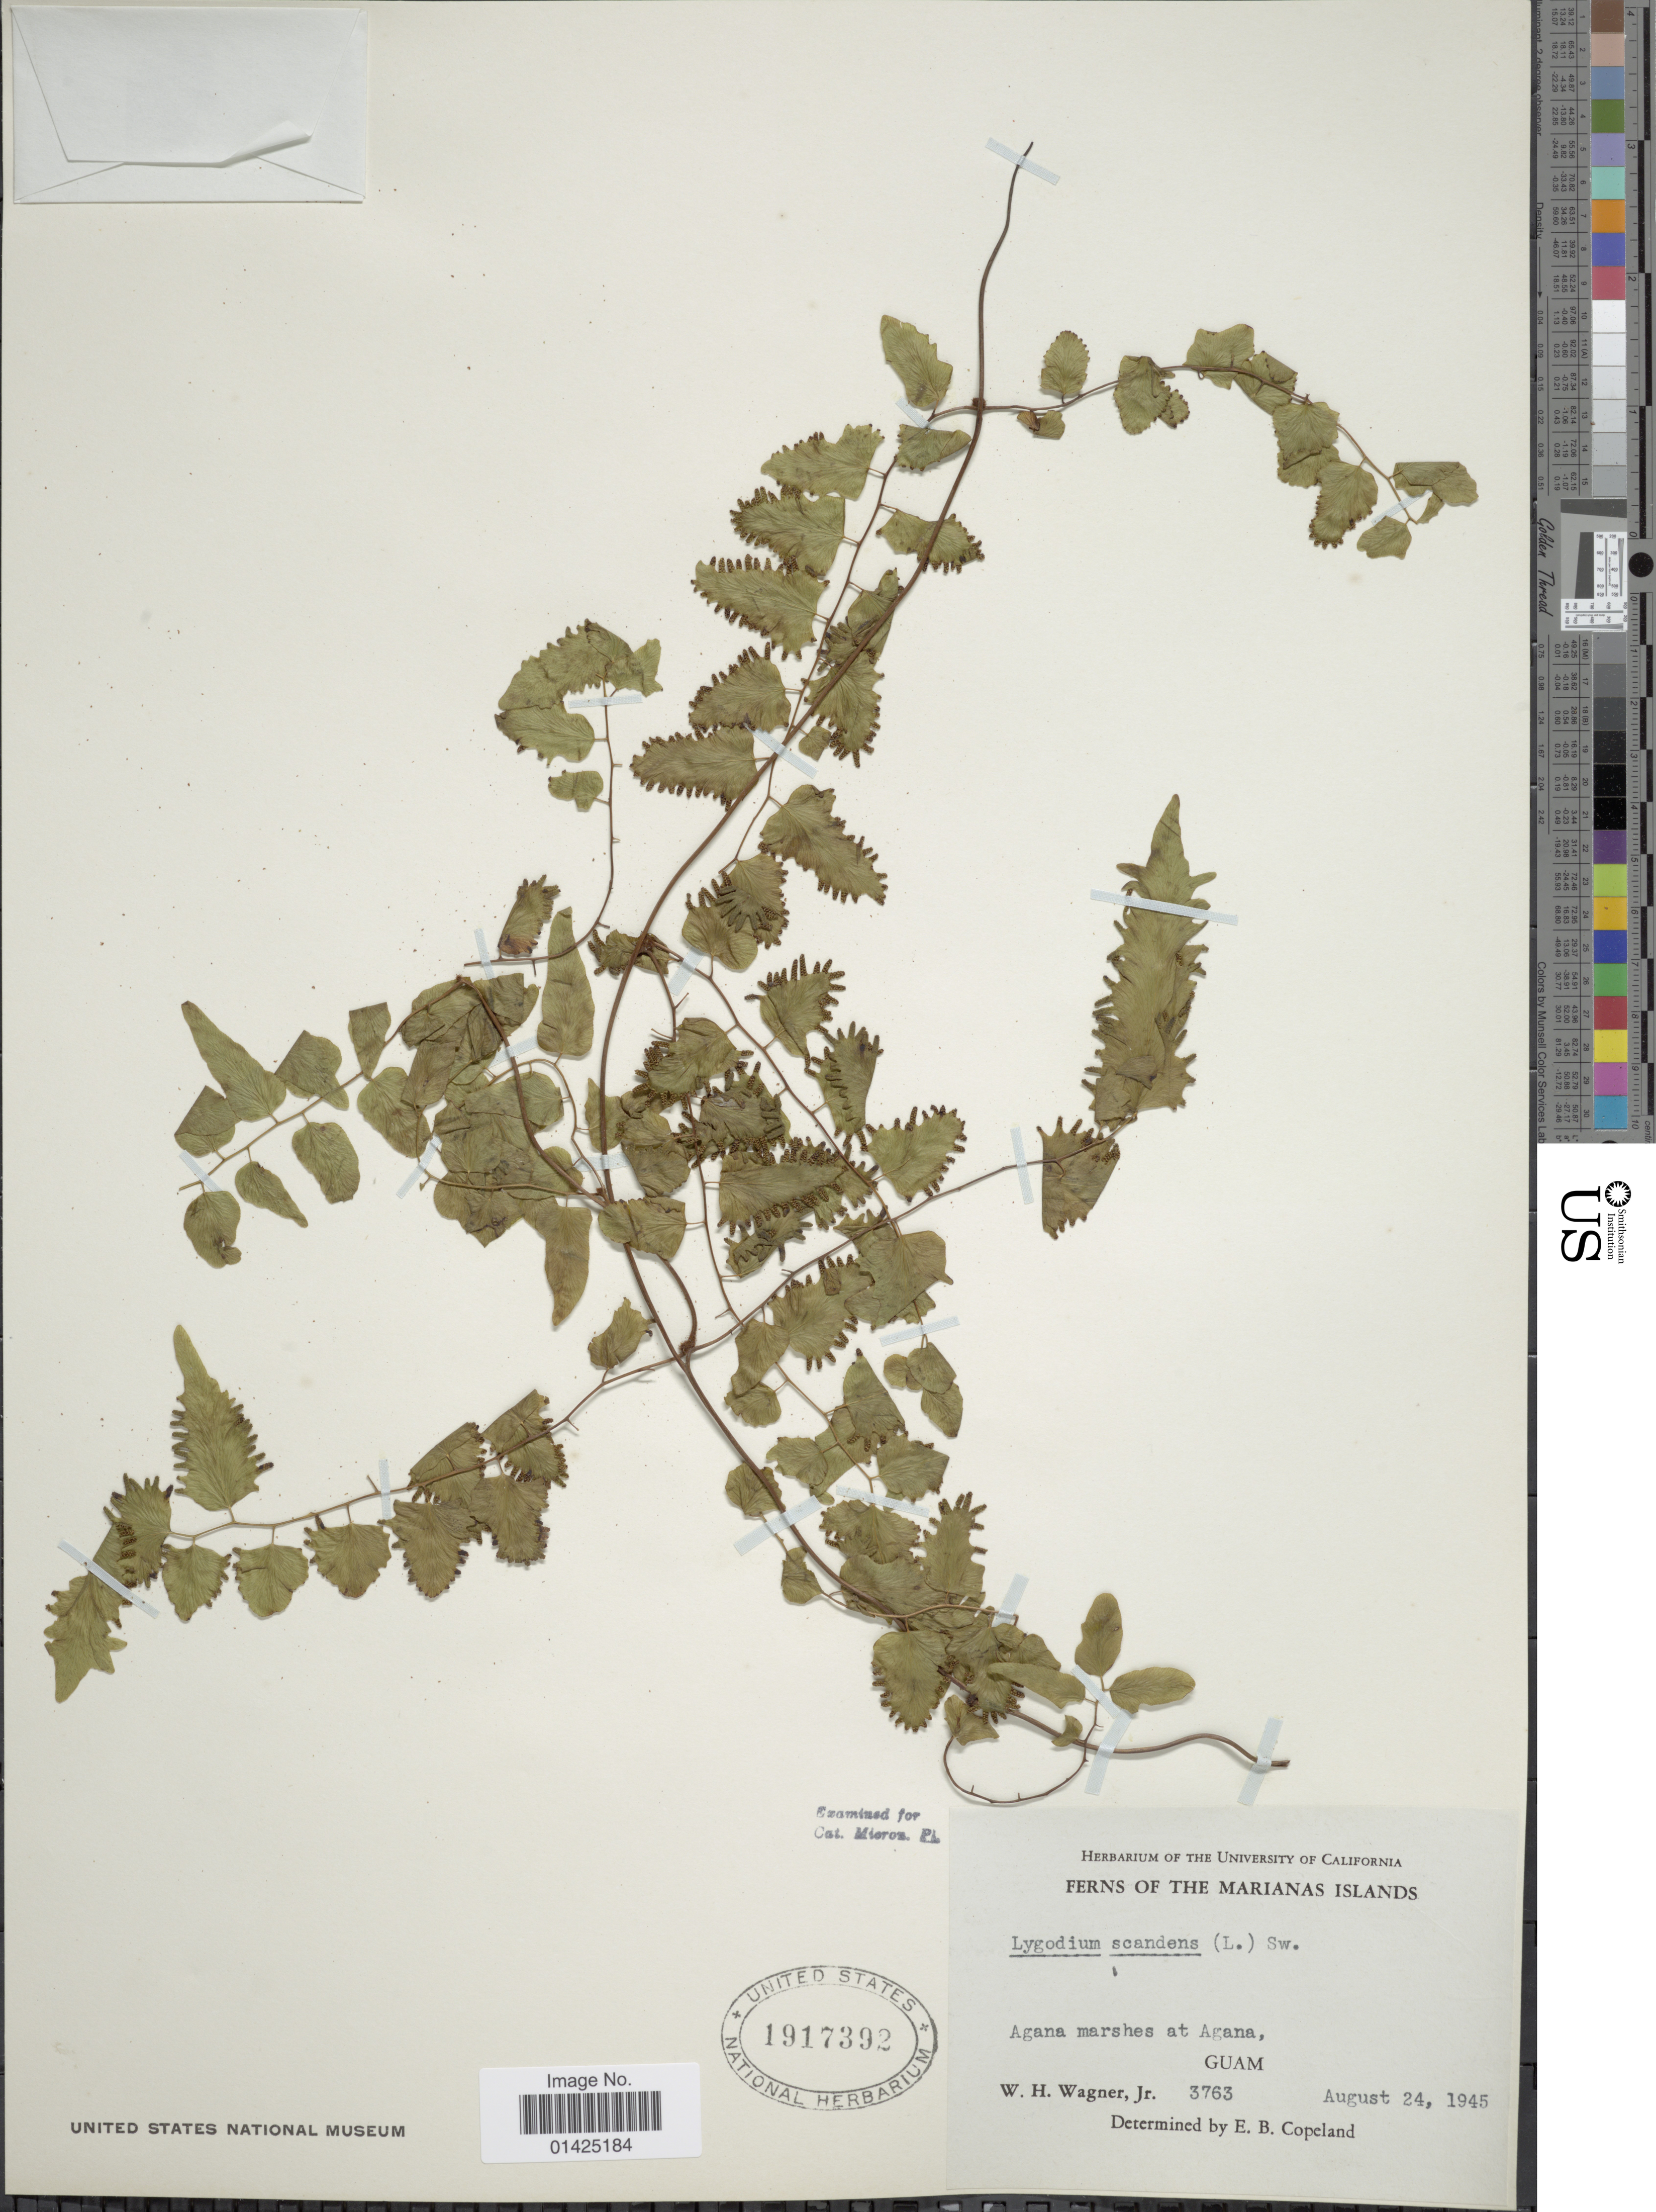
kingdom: Plantae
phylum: Tracheophyta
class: Polypodiopsida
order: Schizaeales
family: Lygodiaceae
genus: Lygodium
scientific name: Lygodium microphyllum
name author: (Cav.) R. Br.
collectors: W. H. Wagner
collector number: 3763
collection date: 1945-08-24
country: Guam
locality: Ferns of the Marianas Islands, Agana marshes at Agana.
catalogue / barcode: US 1917392